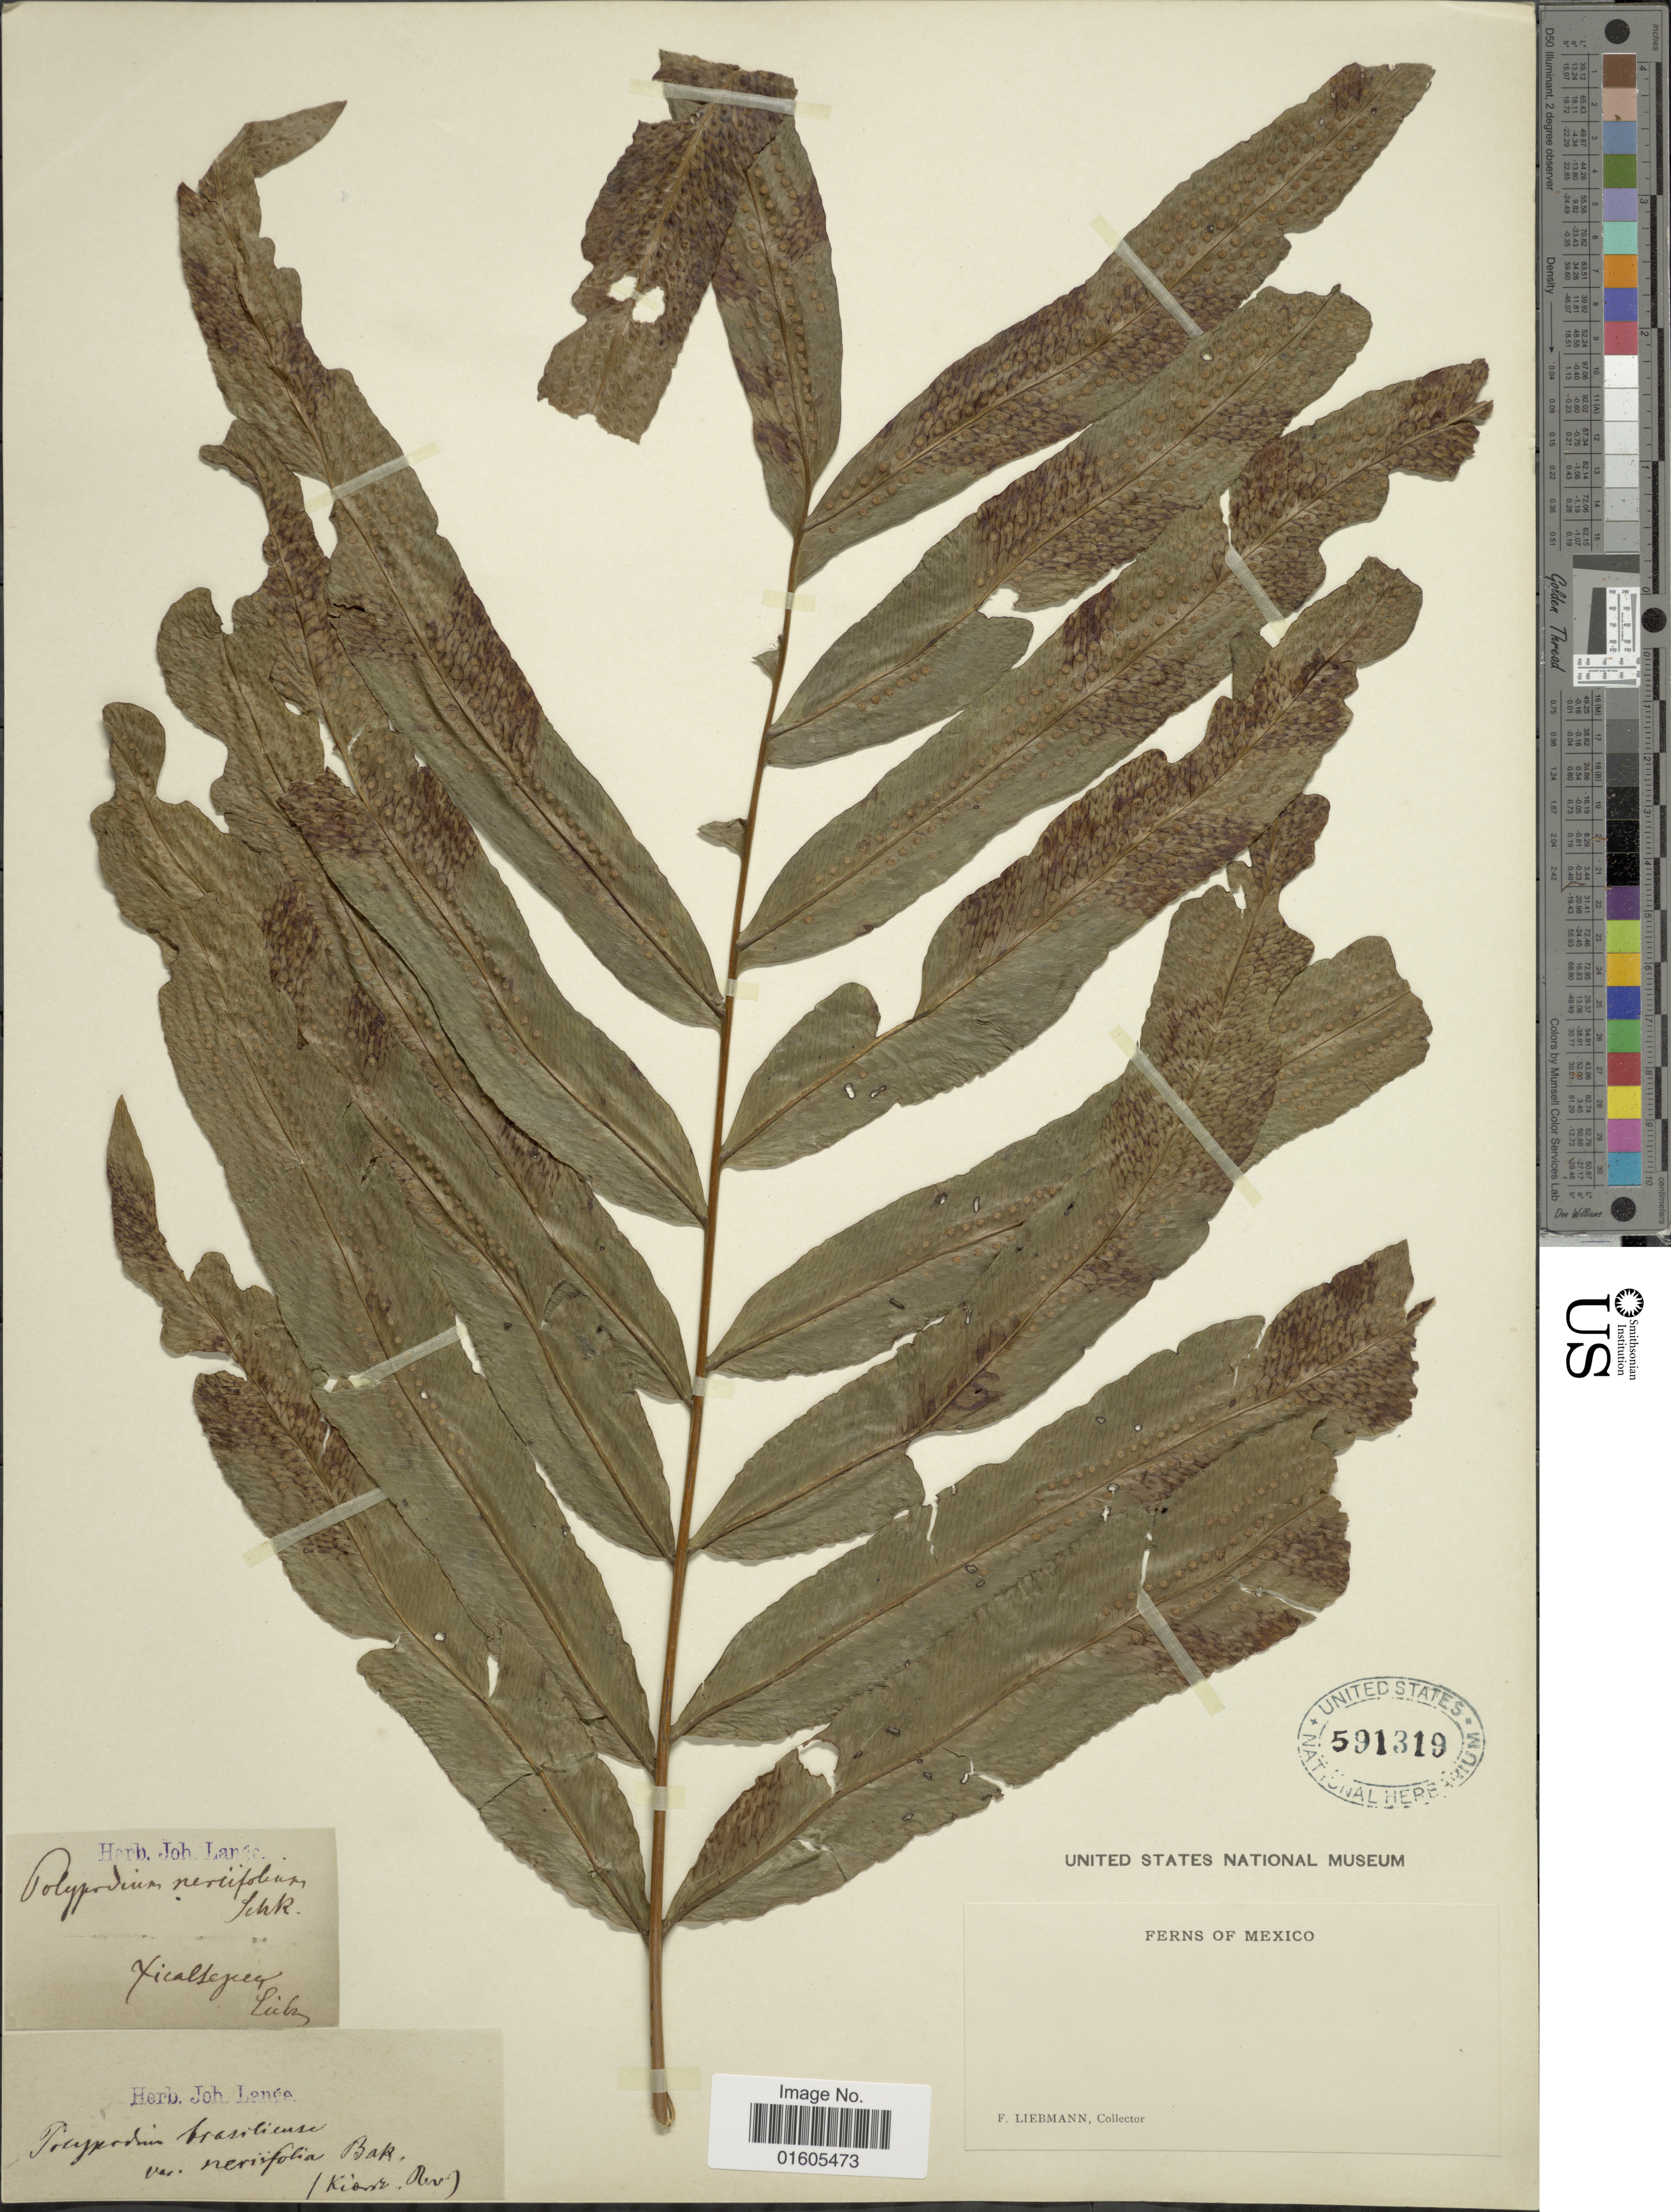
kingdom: Plantae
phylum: Tracheophyta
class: Polypodiopsida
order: Polypodiales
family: Polypodiaceae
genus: Serpocaulon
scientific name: Serpocaulon triseriale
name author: (Sw.) A.R. Sm.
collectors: F. Liebmann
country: Mexico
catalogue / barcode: US 591319